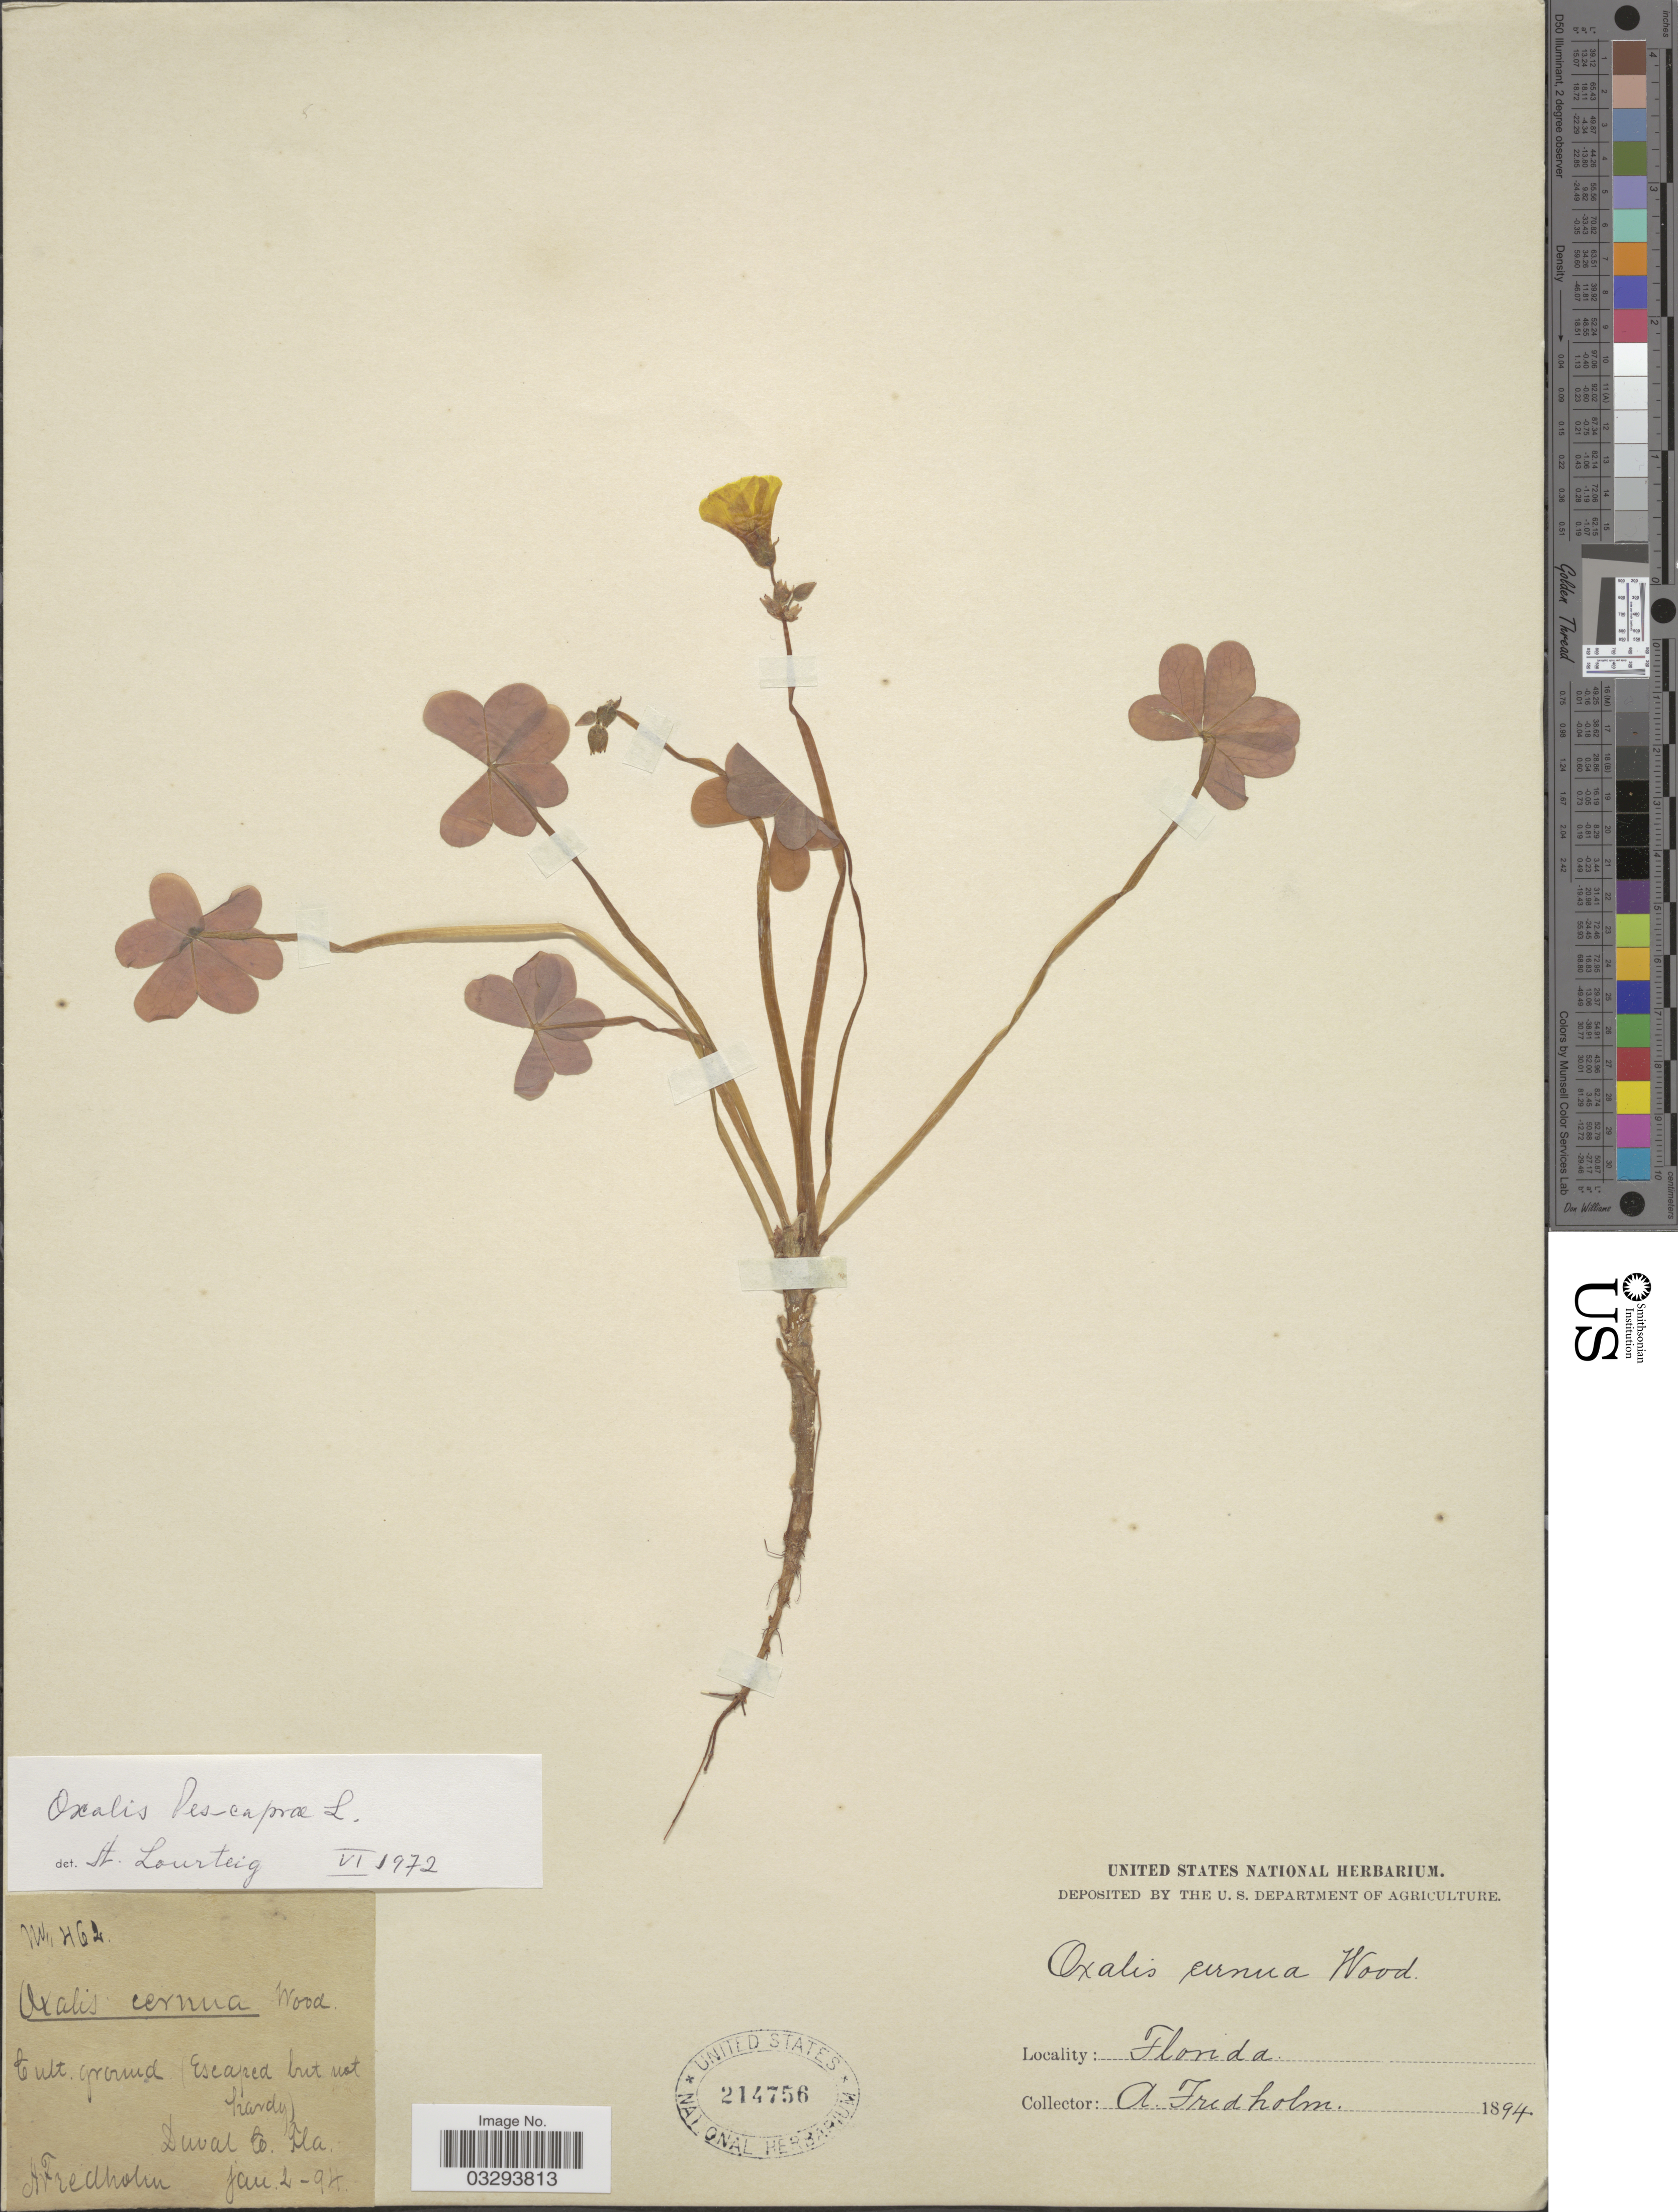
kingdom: Plantae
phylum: Tracheophyta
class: Magnoliopsida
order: Oxalidales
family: Oxalidaceae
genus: Oxalis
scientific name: Oxalis pes-caprae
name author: L.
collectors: A. Fredholm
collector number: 464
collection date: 1894-01-02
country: United States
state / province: Florida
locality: Cult. ground. Duval Co.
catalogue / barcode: US 214756